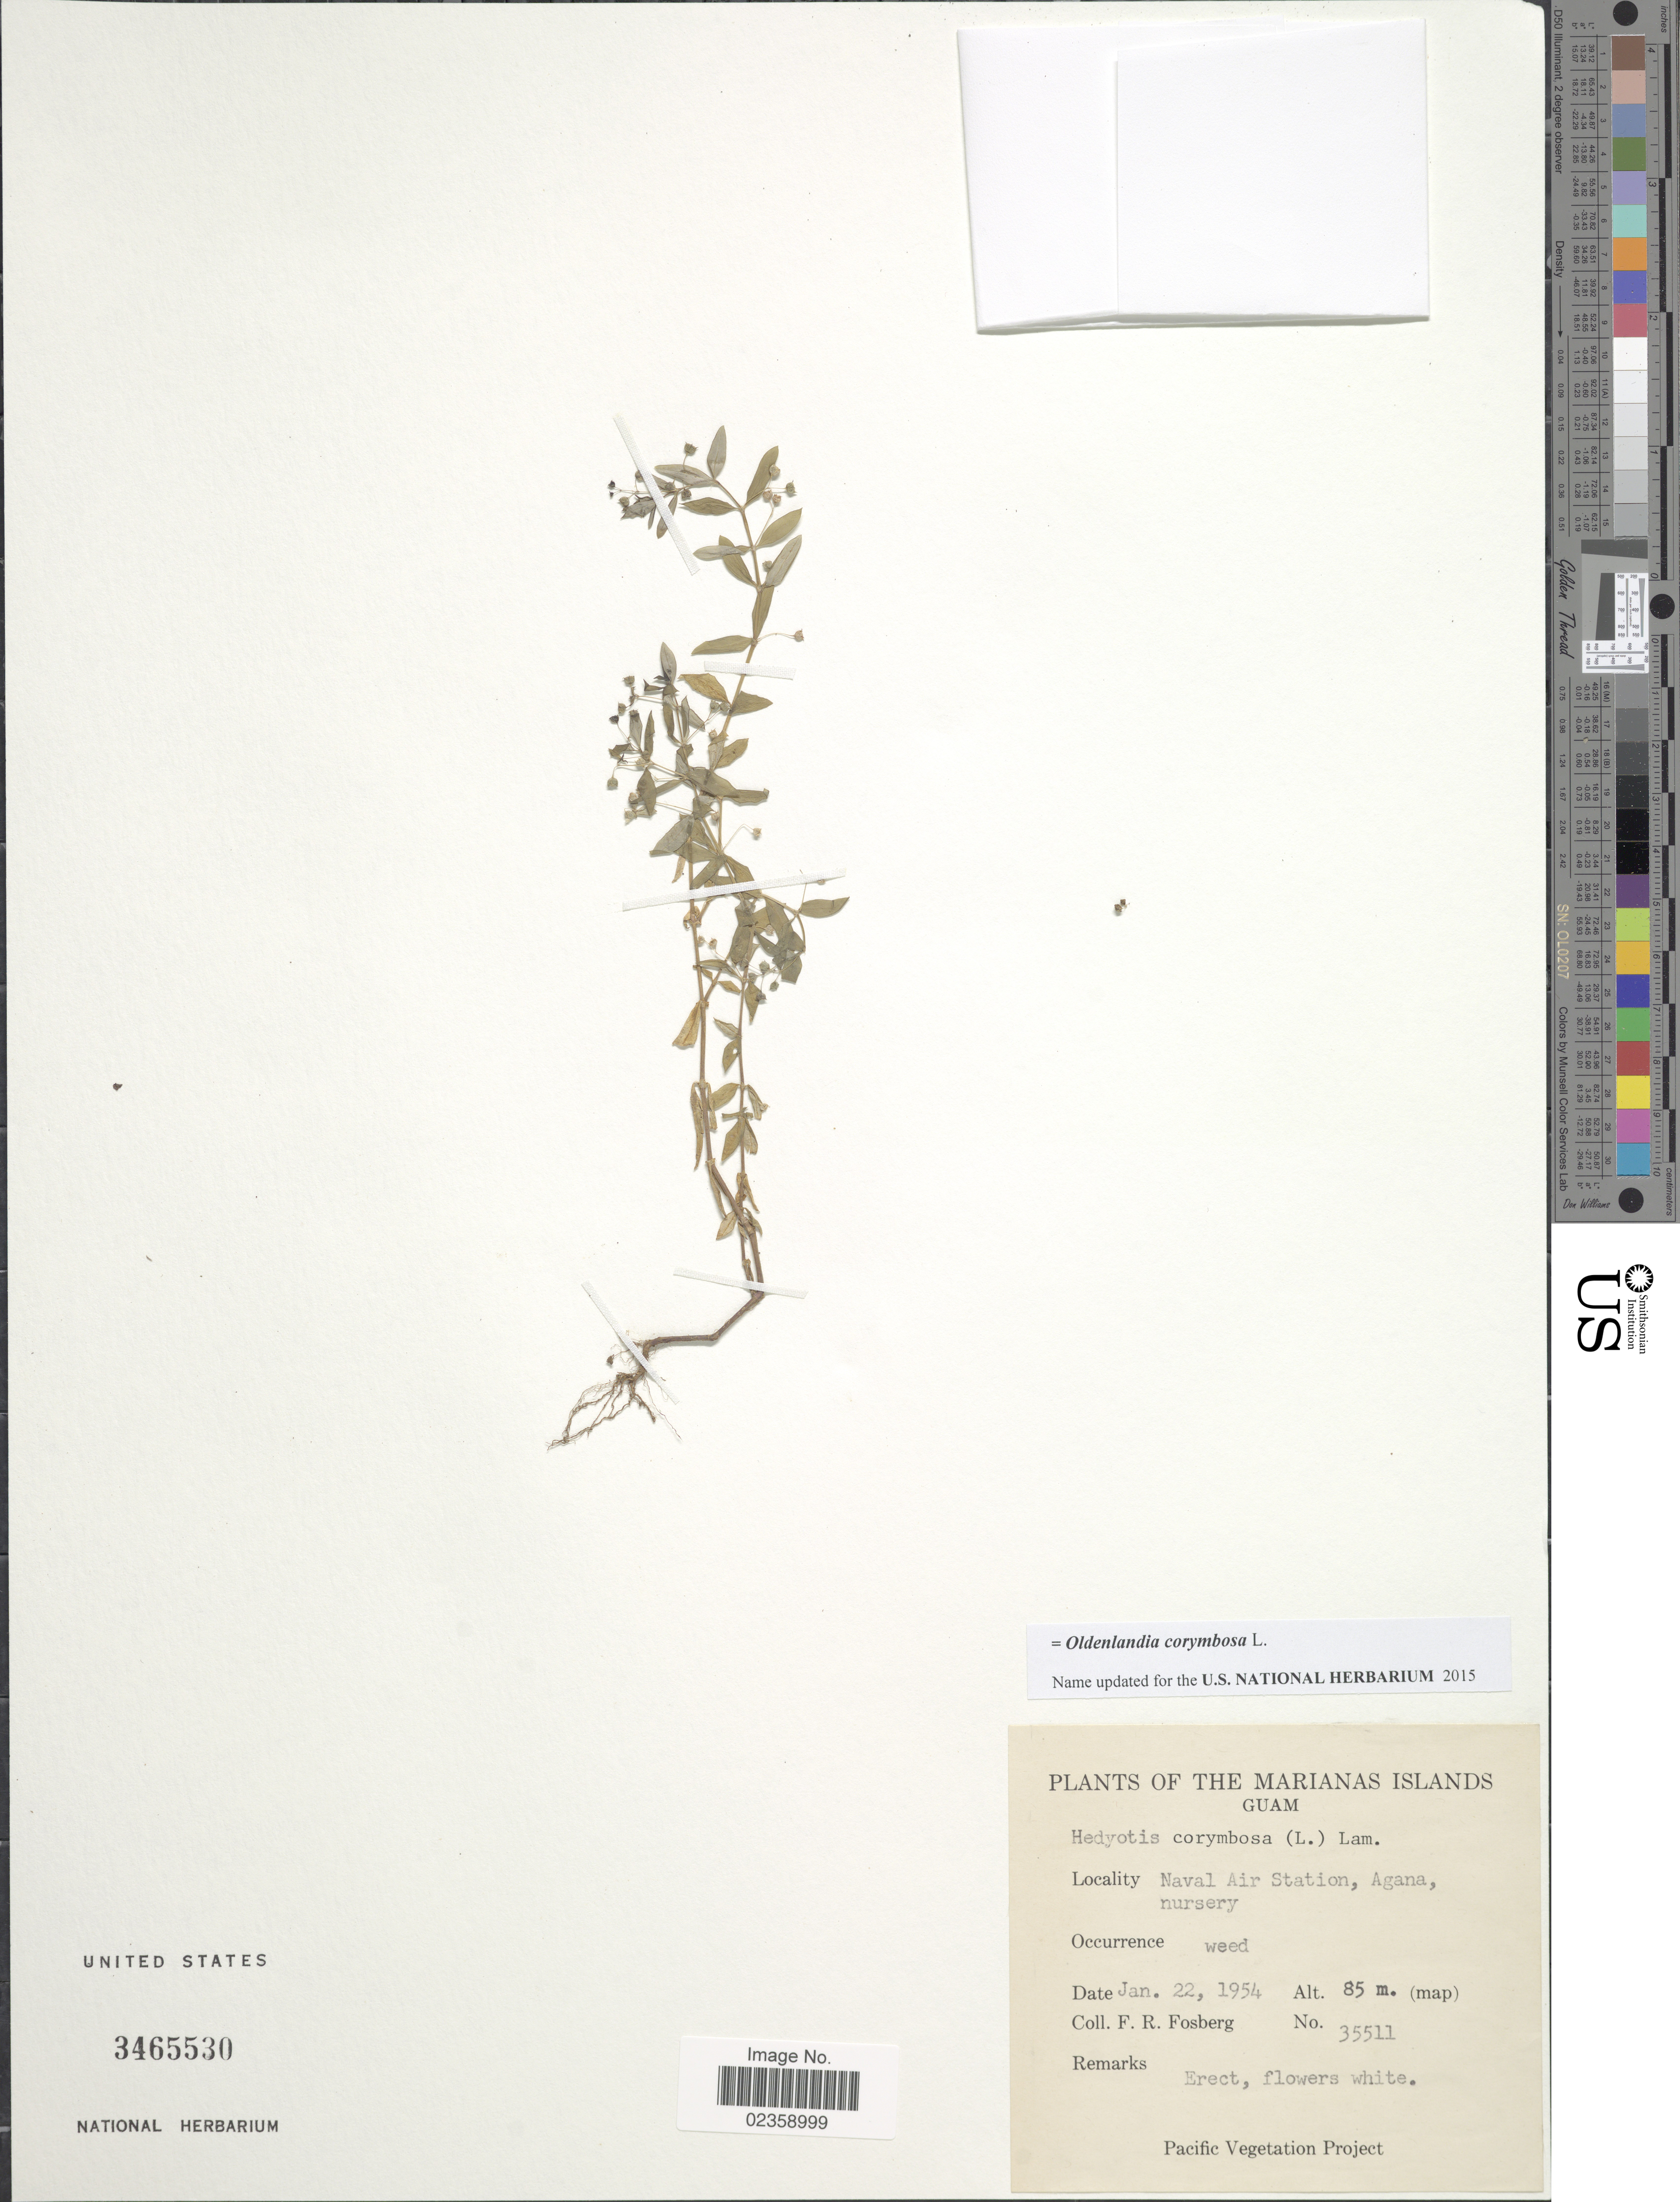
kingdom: Plantae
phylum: Tracheophyta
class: Magnoliopsida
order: Gentianales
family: Rubiaceae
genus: Oldenlandia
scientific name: Oldenlandia corymbosa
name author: L.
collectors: F. R. Fosberg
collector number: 35511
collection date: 1954-01-22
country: Guam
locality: Marianas Islands. Guam. Naval Air Station, Agana, nursery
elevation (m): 85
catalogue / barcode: US 3465530